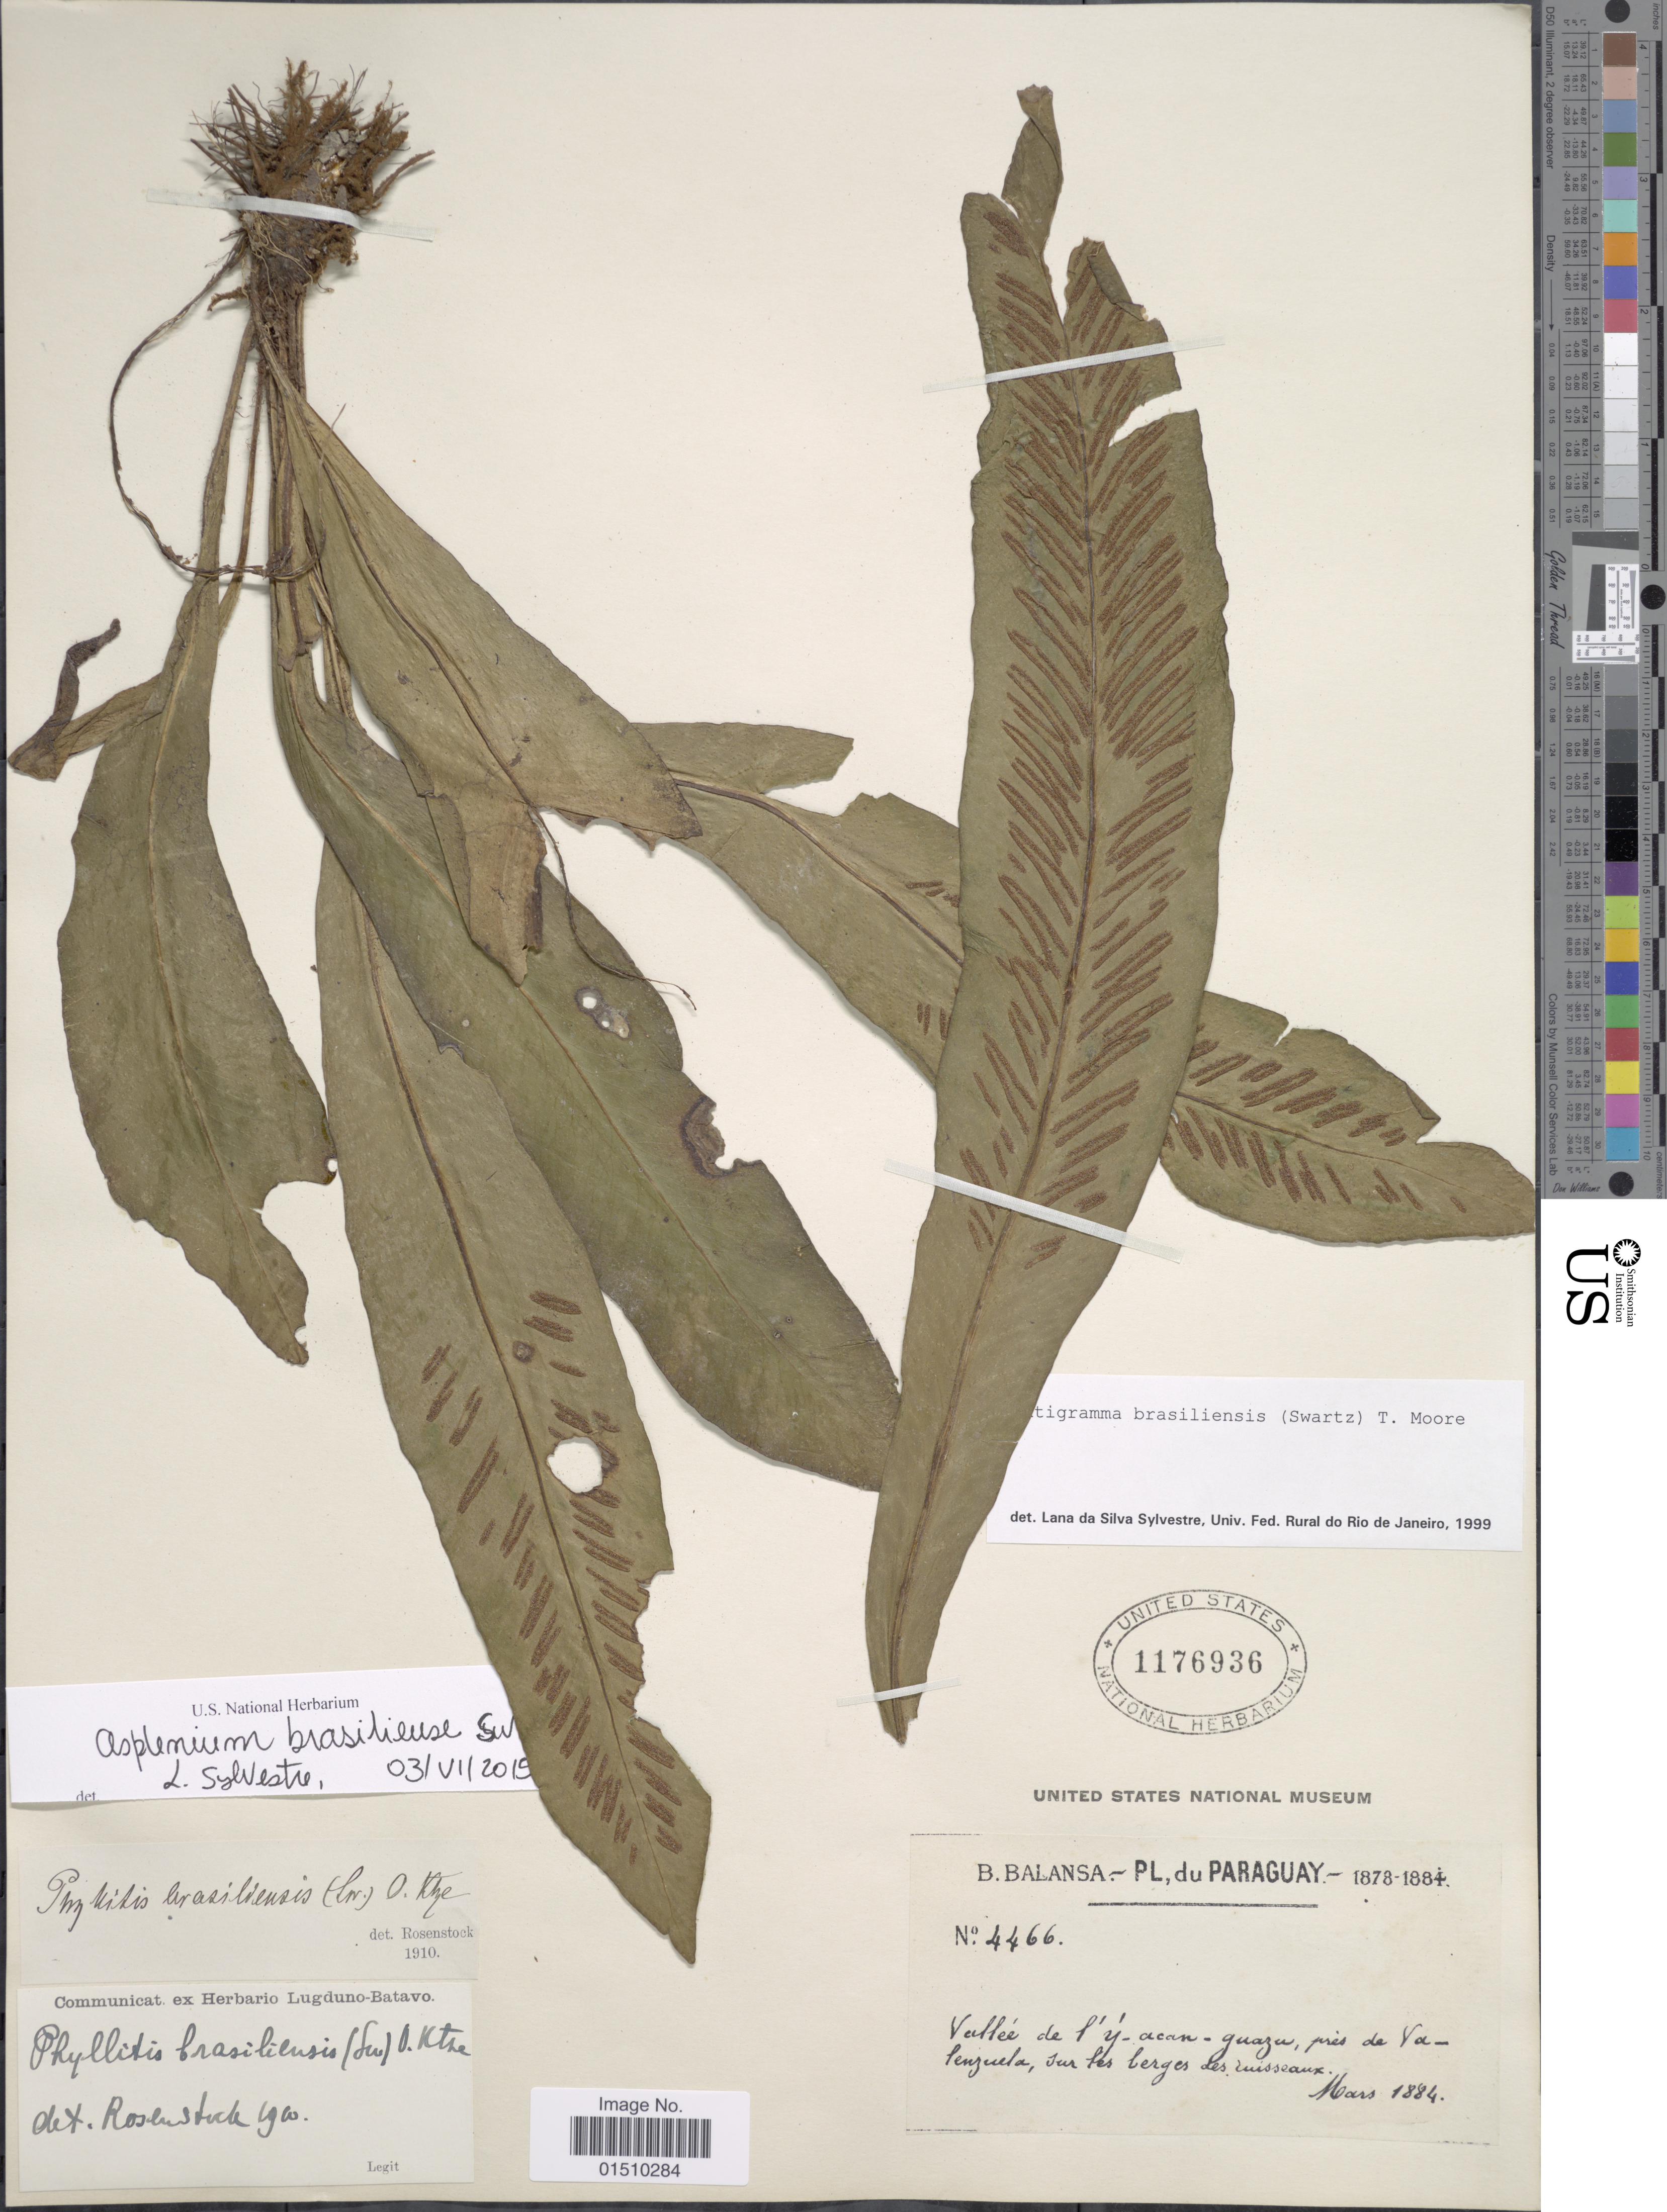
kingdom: Plantae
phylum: Tracheophyta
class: Polypodiopsida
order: Polypodiales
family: Aspleniaceae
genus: Asplenium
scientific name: Asplenium brasiliense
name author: Sw.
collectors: B. Balansa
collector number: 4466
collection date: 1884-03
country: Paraguay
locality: Paraguay: Vallée de lÝ-acan-guazu, pres de Valenzuela, sur les berges des ruisseaux.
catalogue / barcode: US 1176936